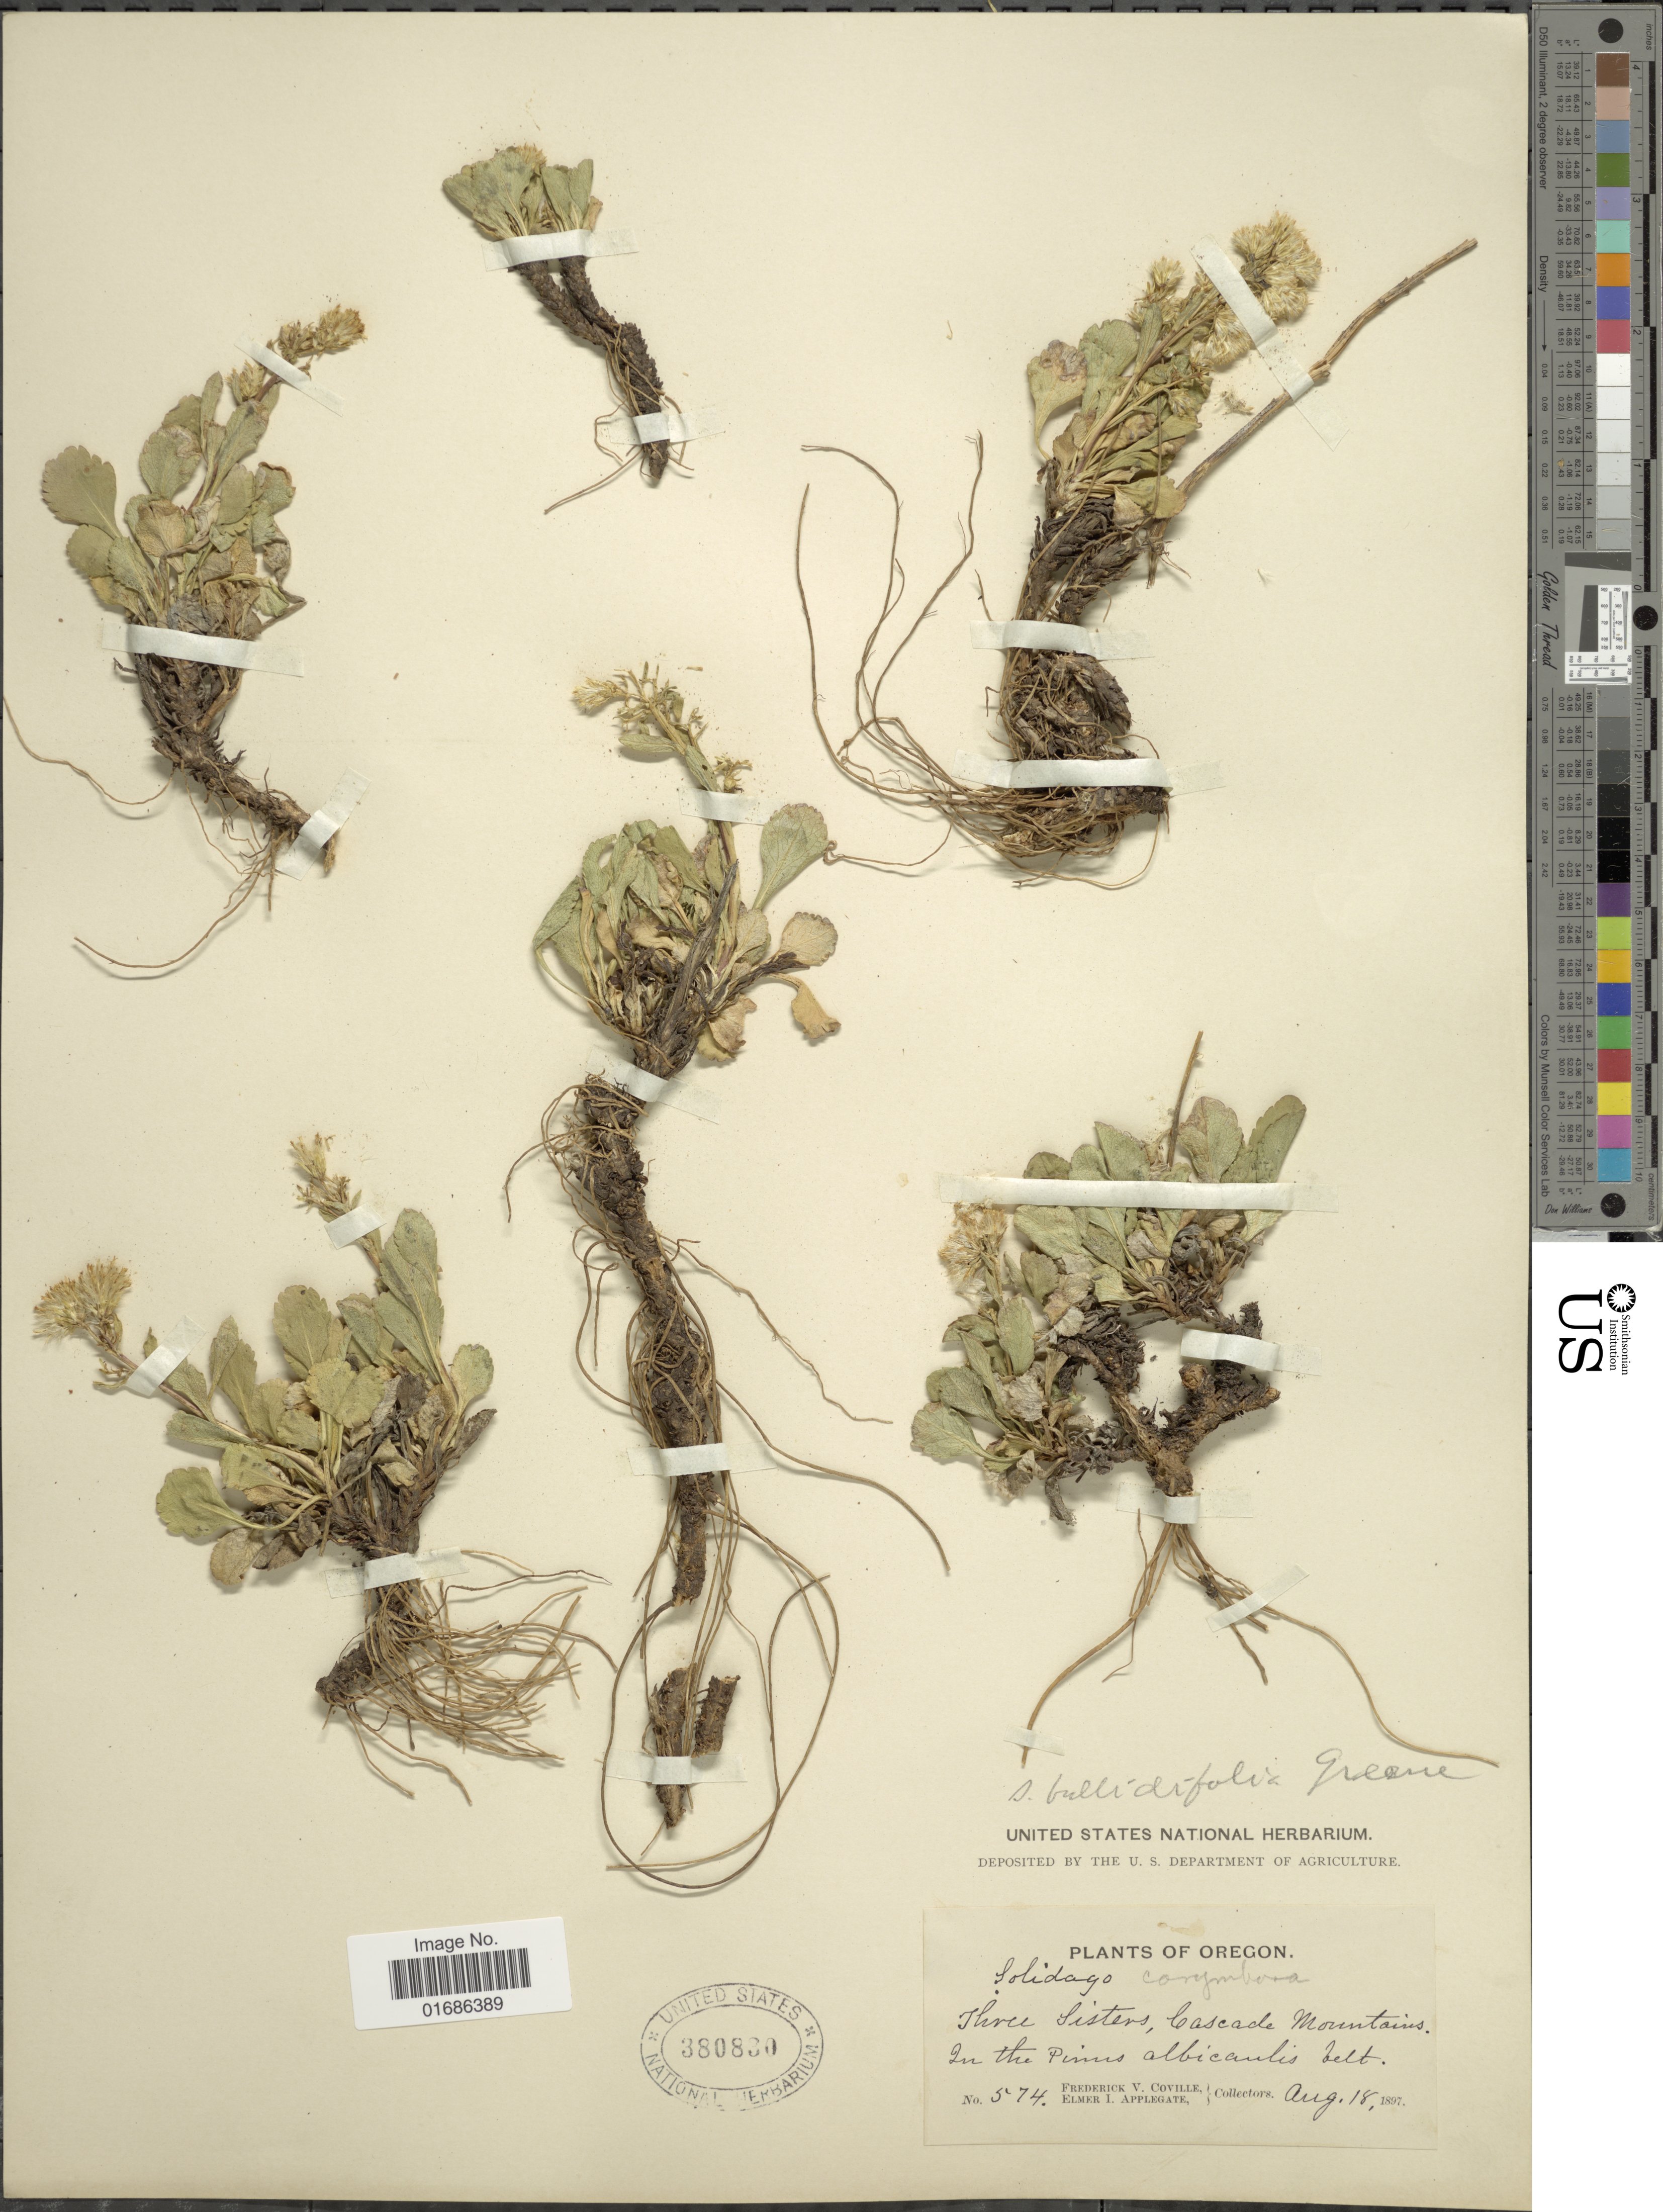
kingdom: Plantae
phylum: Tracheophyta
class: Magnoliopsida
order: Asterales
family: Asteraceae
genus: Solidago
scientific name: Solidago decumbens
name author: Greene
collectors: F. V. Coville & E. I. Applegate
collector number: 574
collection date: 1897-08-18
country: United States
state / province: Oregon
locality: Three Sisters, Cascade Mountains. In the Pinns albicaulis belt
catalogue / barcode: US 380830